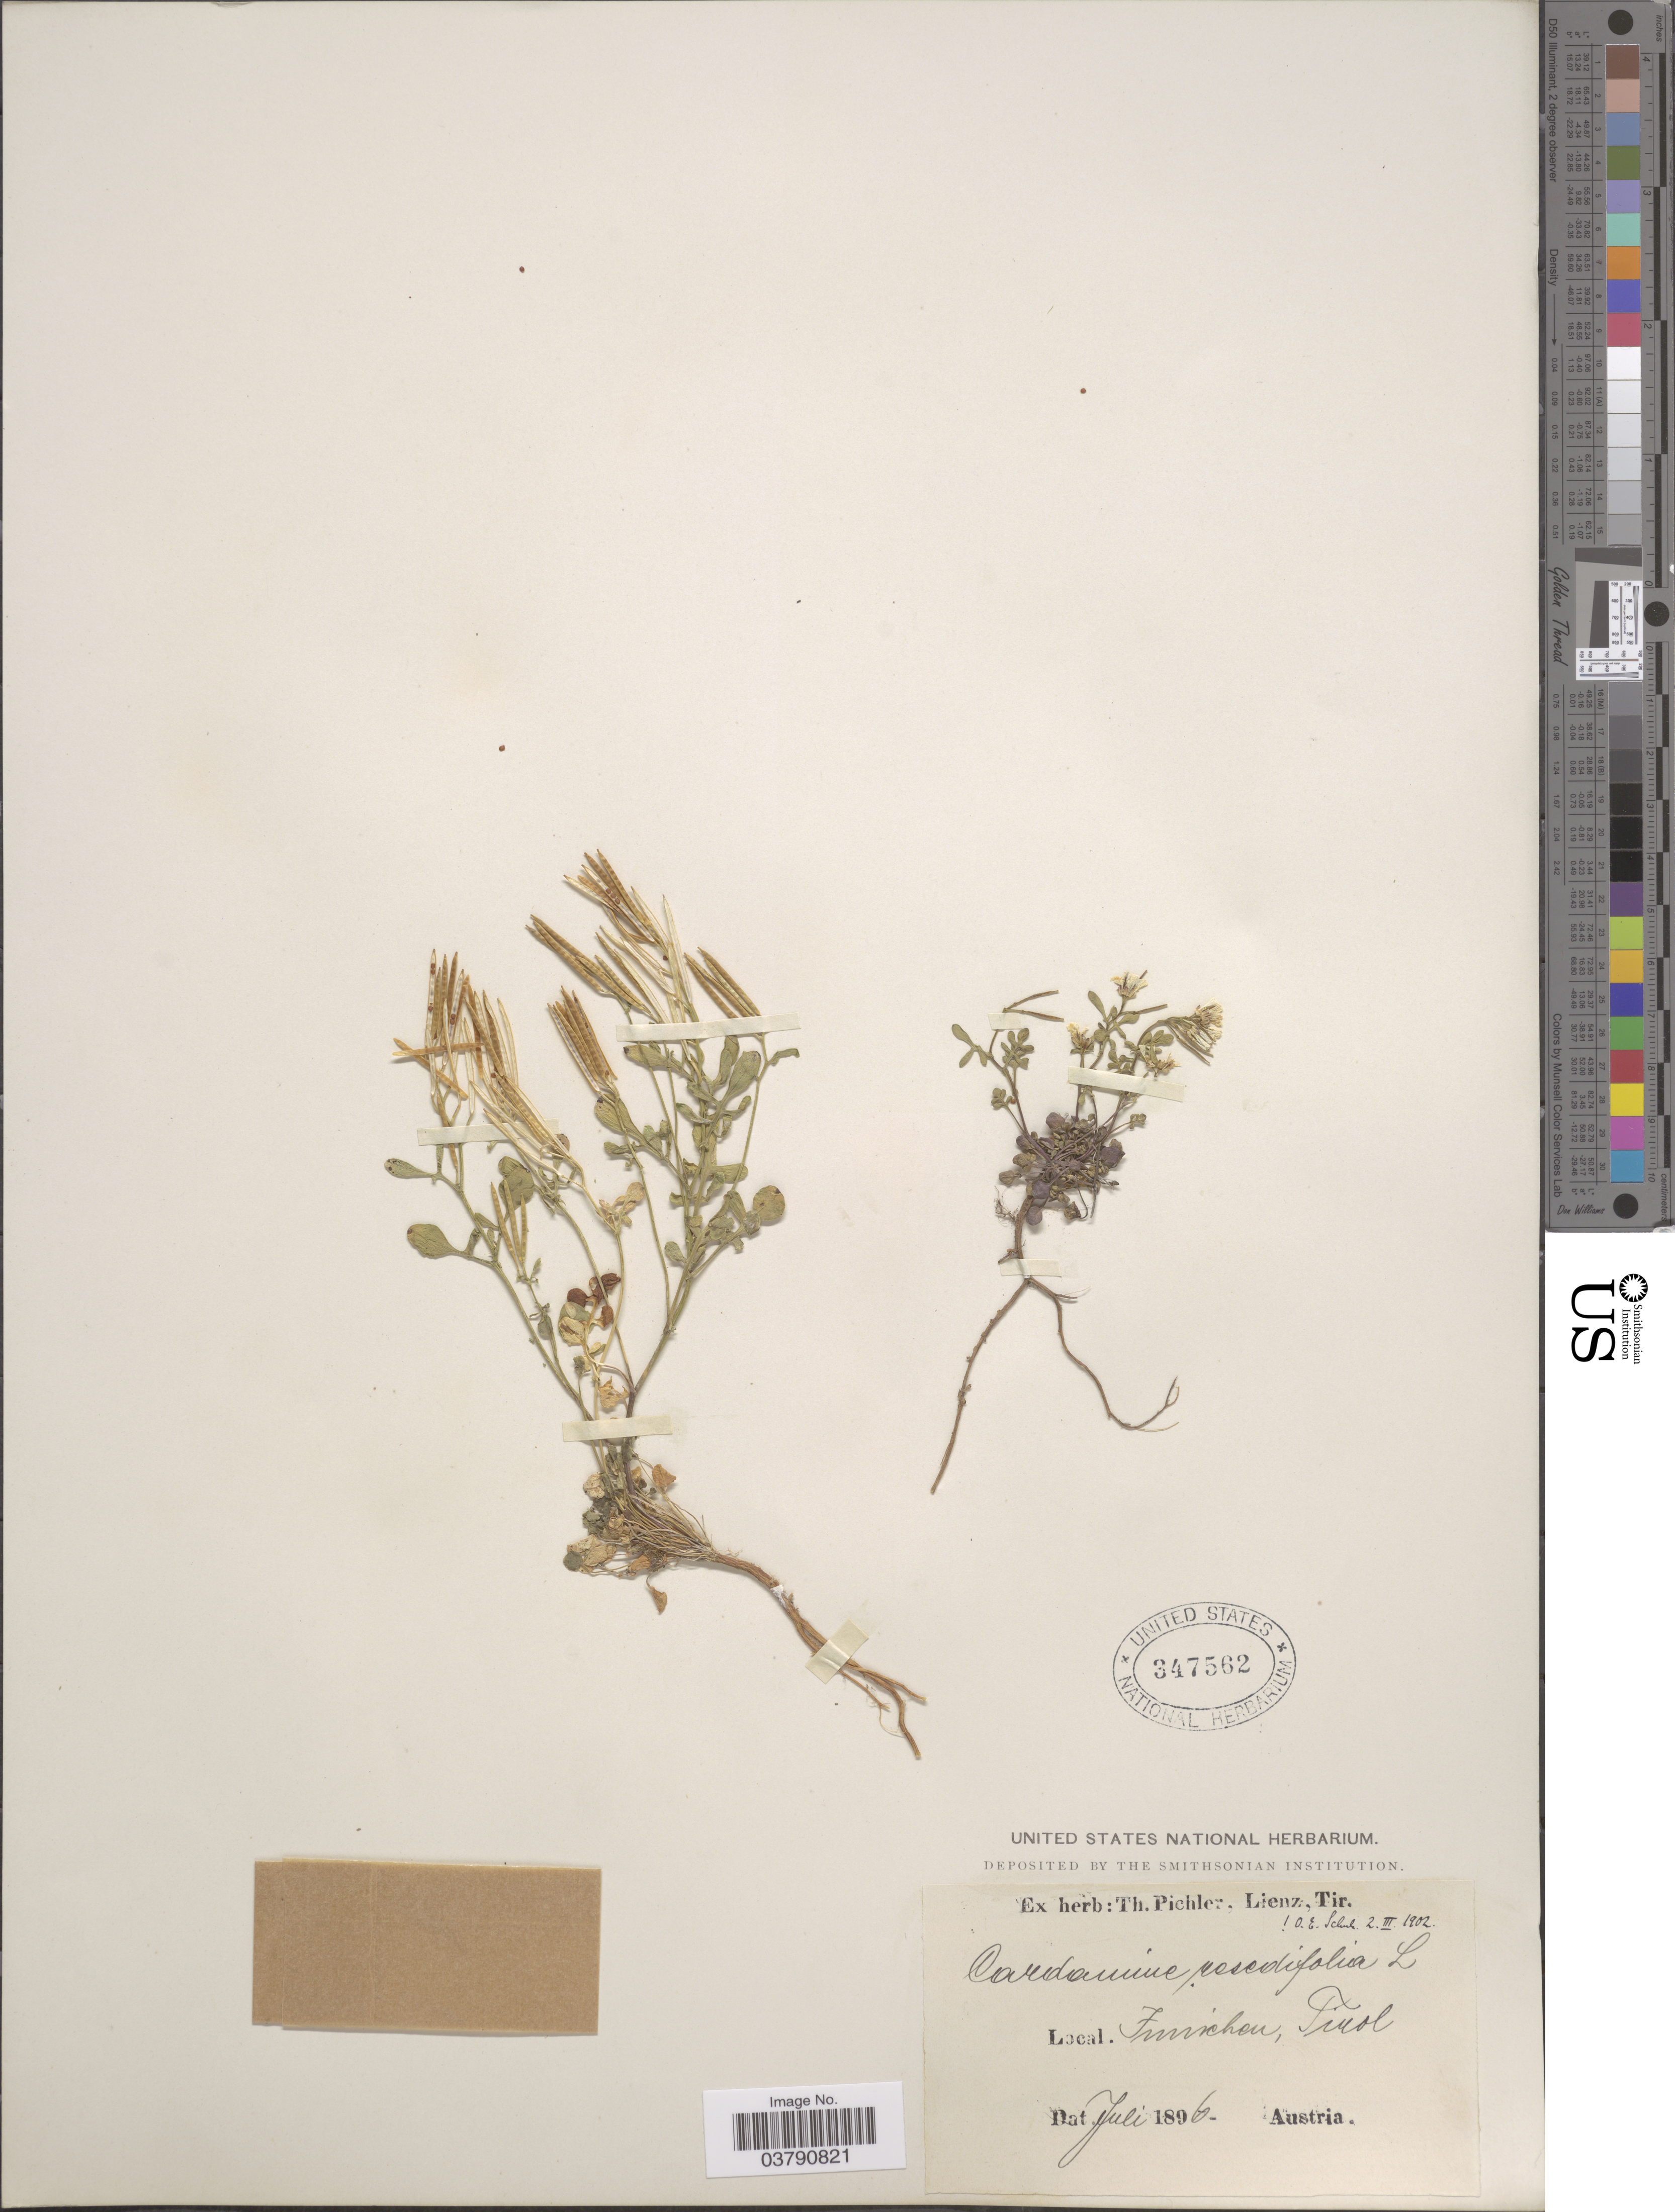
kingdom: Plantae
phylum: Tracheophyta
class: Magnoliopsida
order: Brassicales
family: Brassicaceae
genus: Cardamine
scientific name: Cardamine resedifolia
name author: L.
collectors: ex herb. T. Pichler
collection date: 1896-07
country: Austria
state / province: Tirol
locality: Funichen. Austria.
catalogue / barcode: US 347562